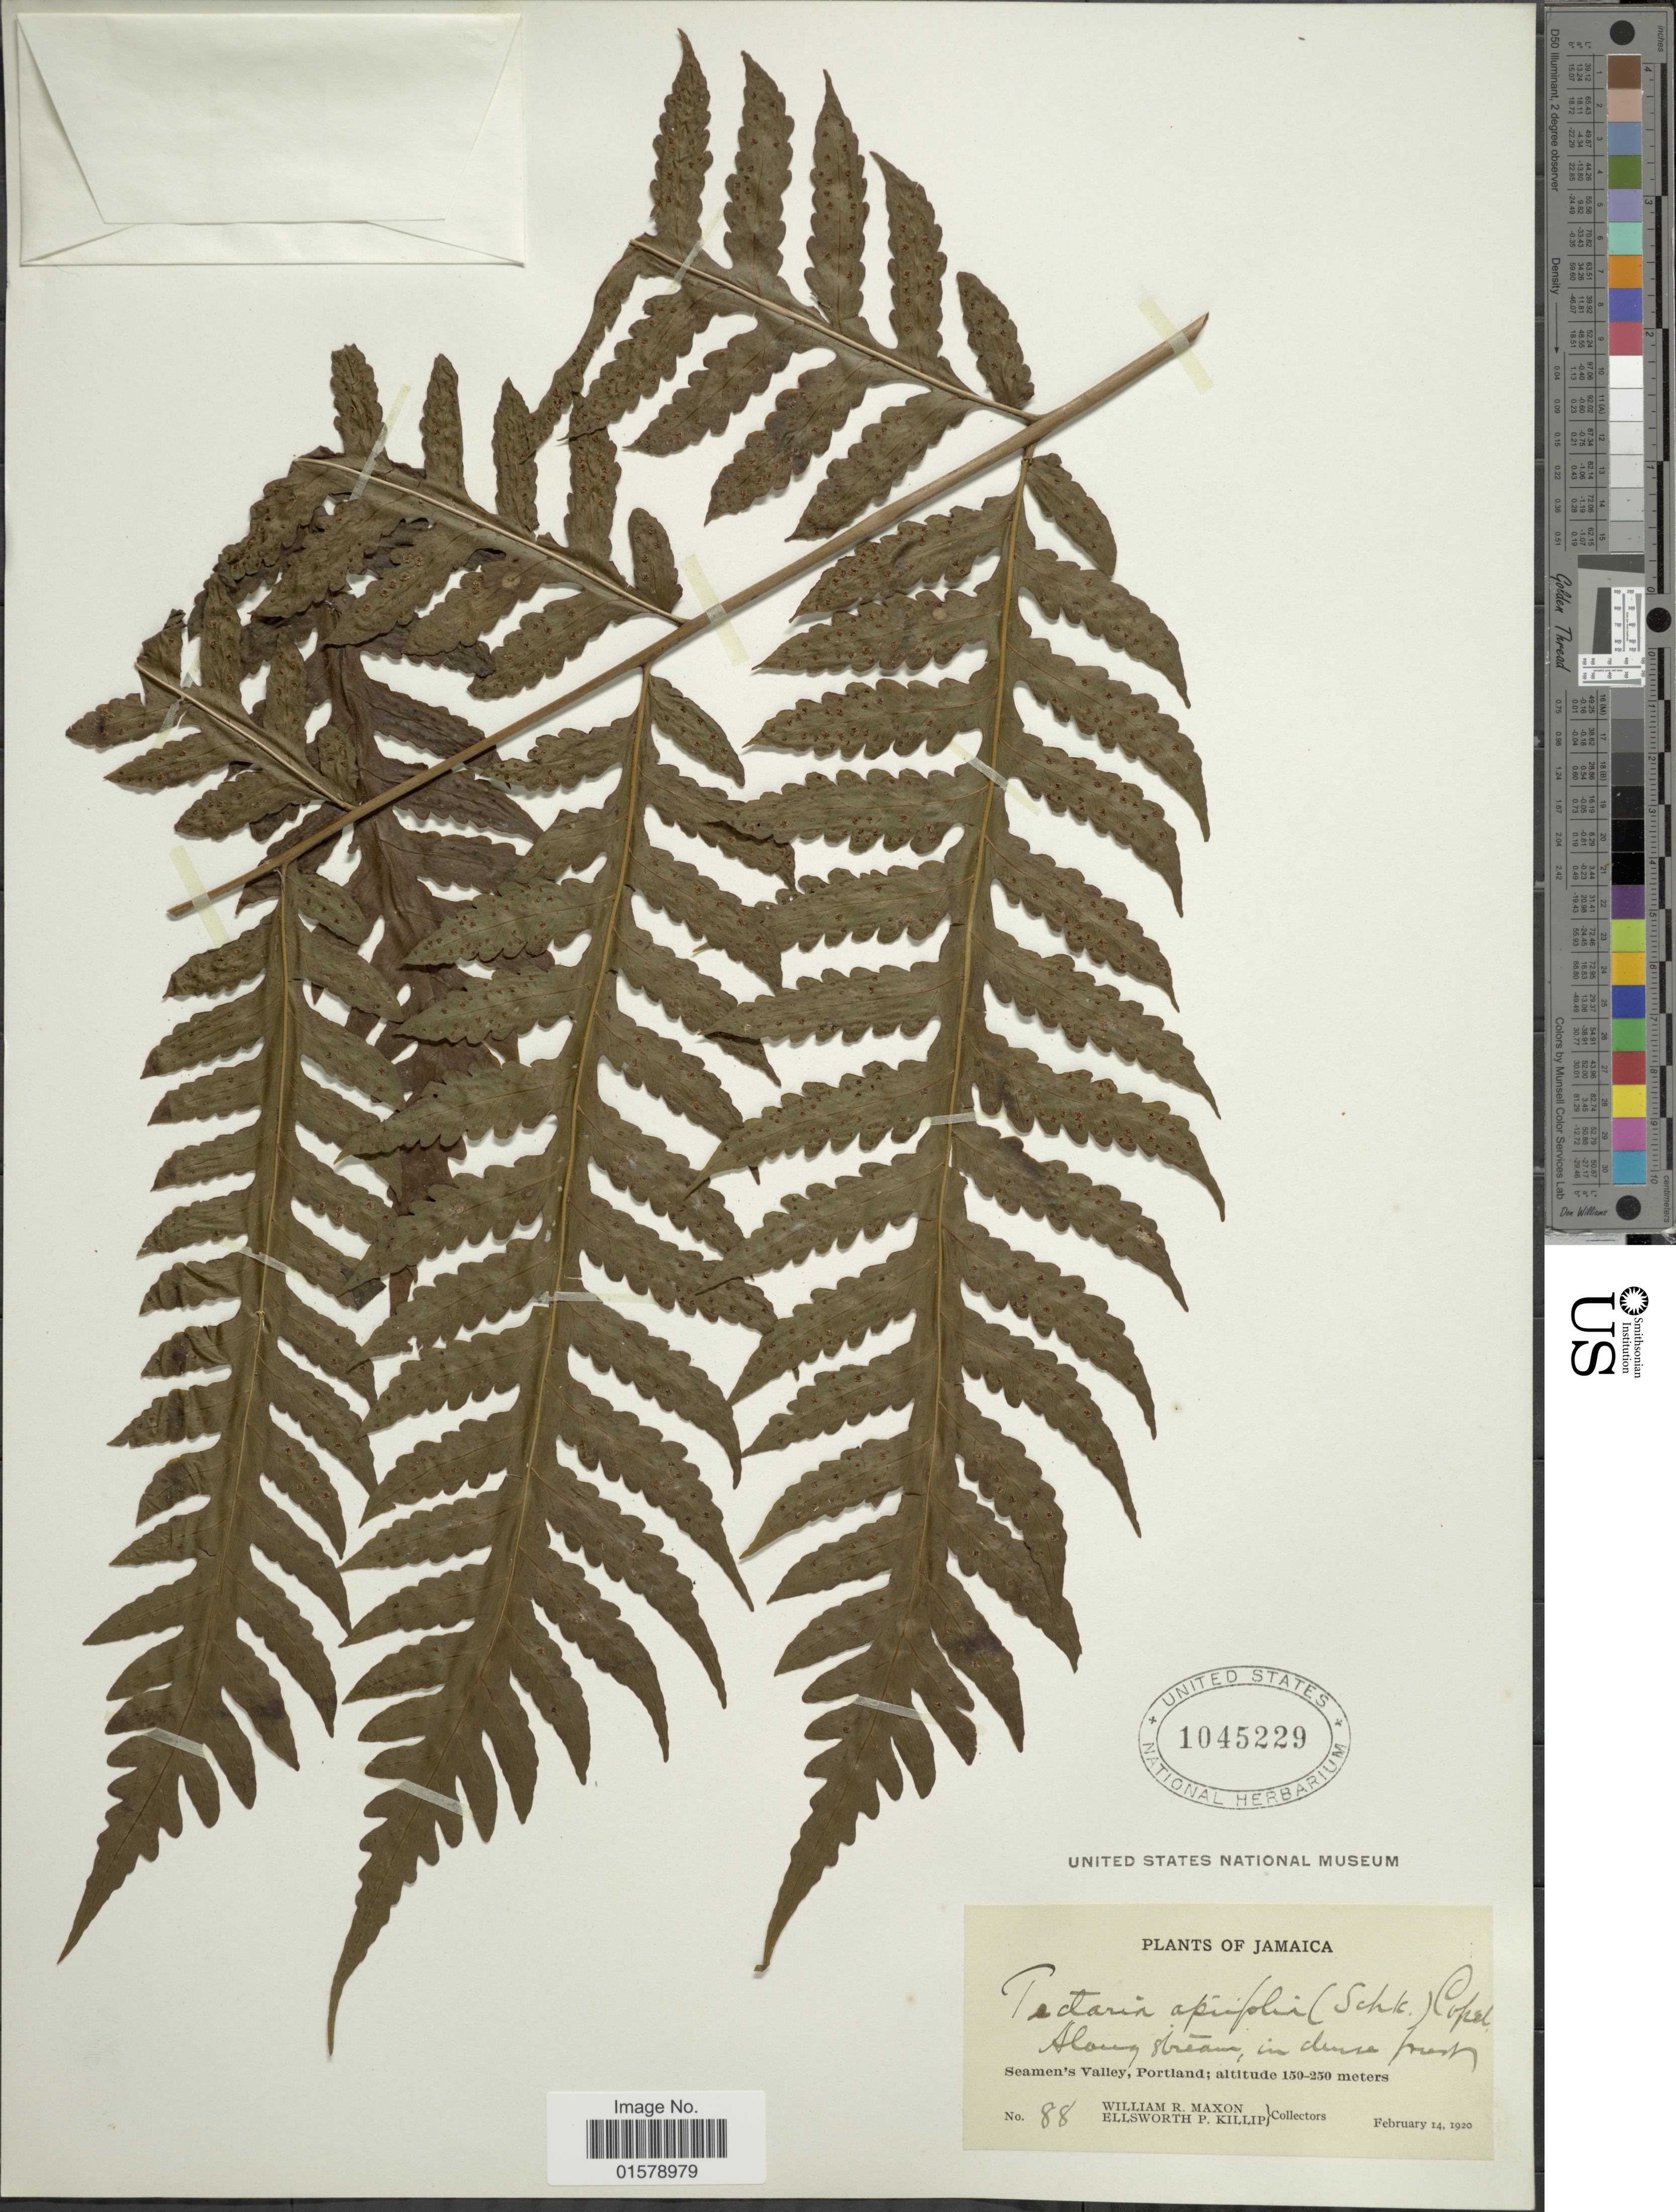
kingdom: Plantae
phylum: Tracheophyta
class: Polypodiopsida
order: Polypodiales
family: Tectariaceae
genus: Tectaria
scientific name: Tectaria apiifolia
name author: (Schkuhr) Copel.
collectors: W. R. Maxon & E. P. Killip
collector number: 88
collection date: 1920-02-14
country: Jamaica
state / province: Portland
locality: Seamen's Valley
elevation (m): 150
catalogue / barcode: US 1045229